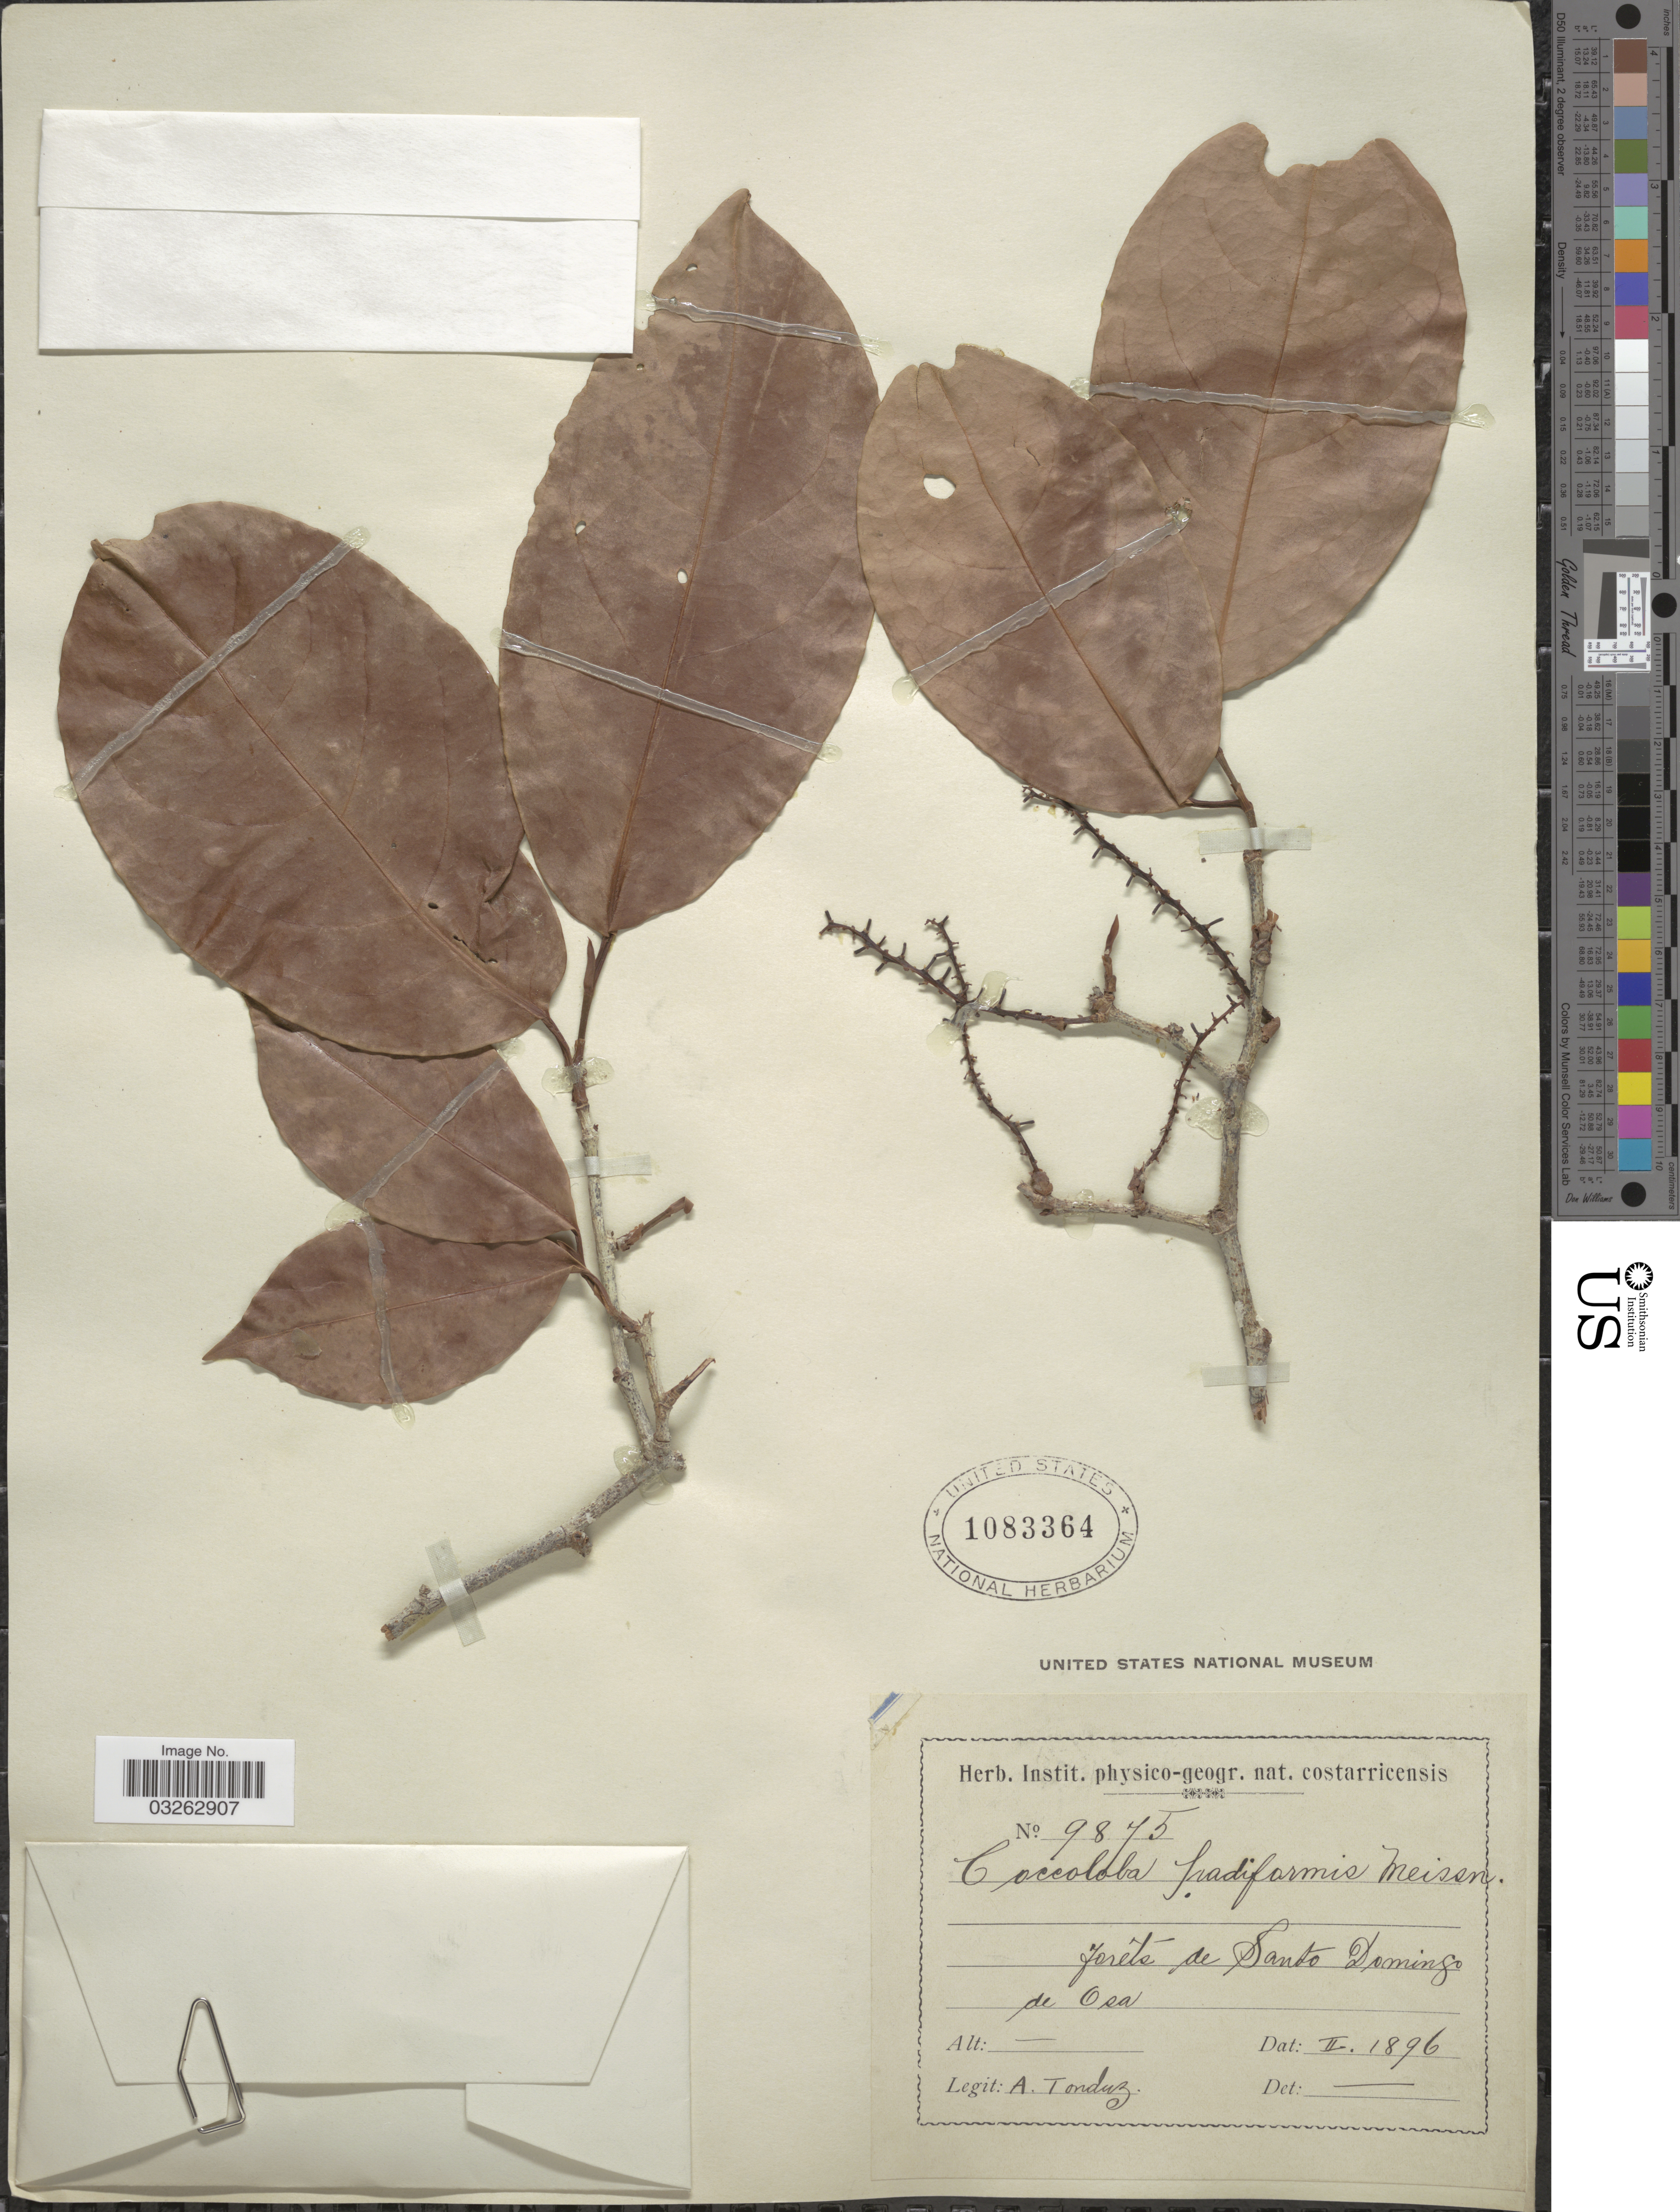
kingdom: Plantae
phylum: Tracheophyta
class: Magnoliopsida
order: Caryophyllales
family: Polygonaceae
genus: Coccoloba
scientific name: Coccoloba padiformis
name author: Meisn.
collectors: A. Tonduz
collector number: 9875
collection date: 1896-02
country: Costa Rica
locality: Forêts de Santo Domingo de Osa.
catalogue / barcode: US 1083364